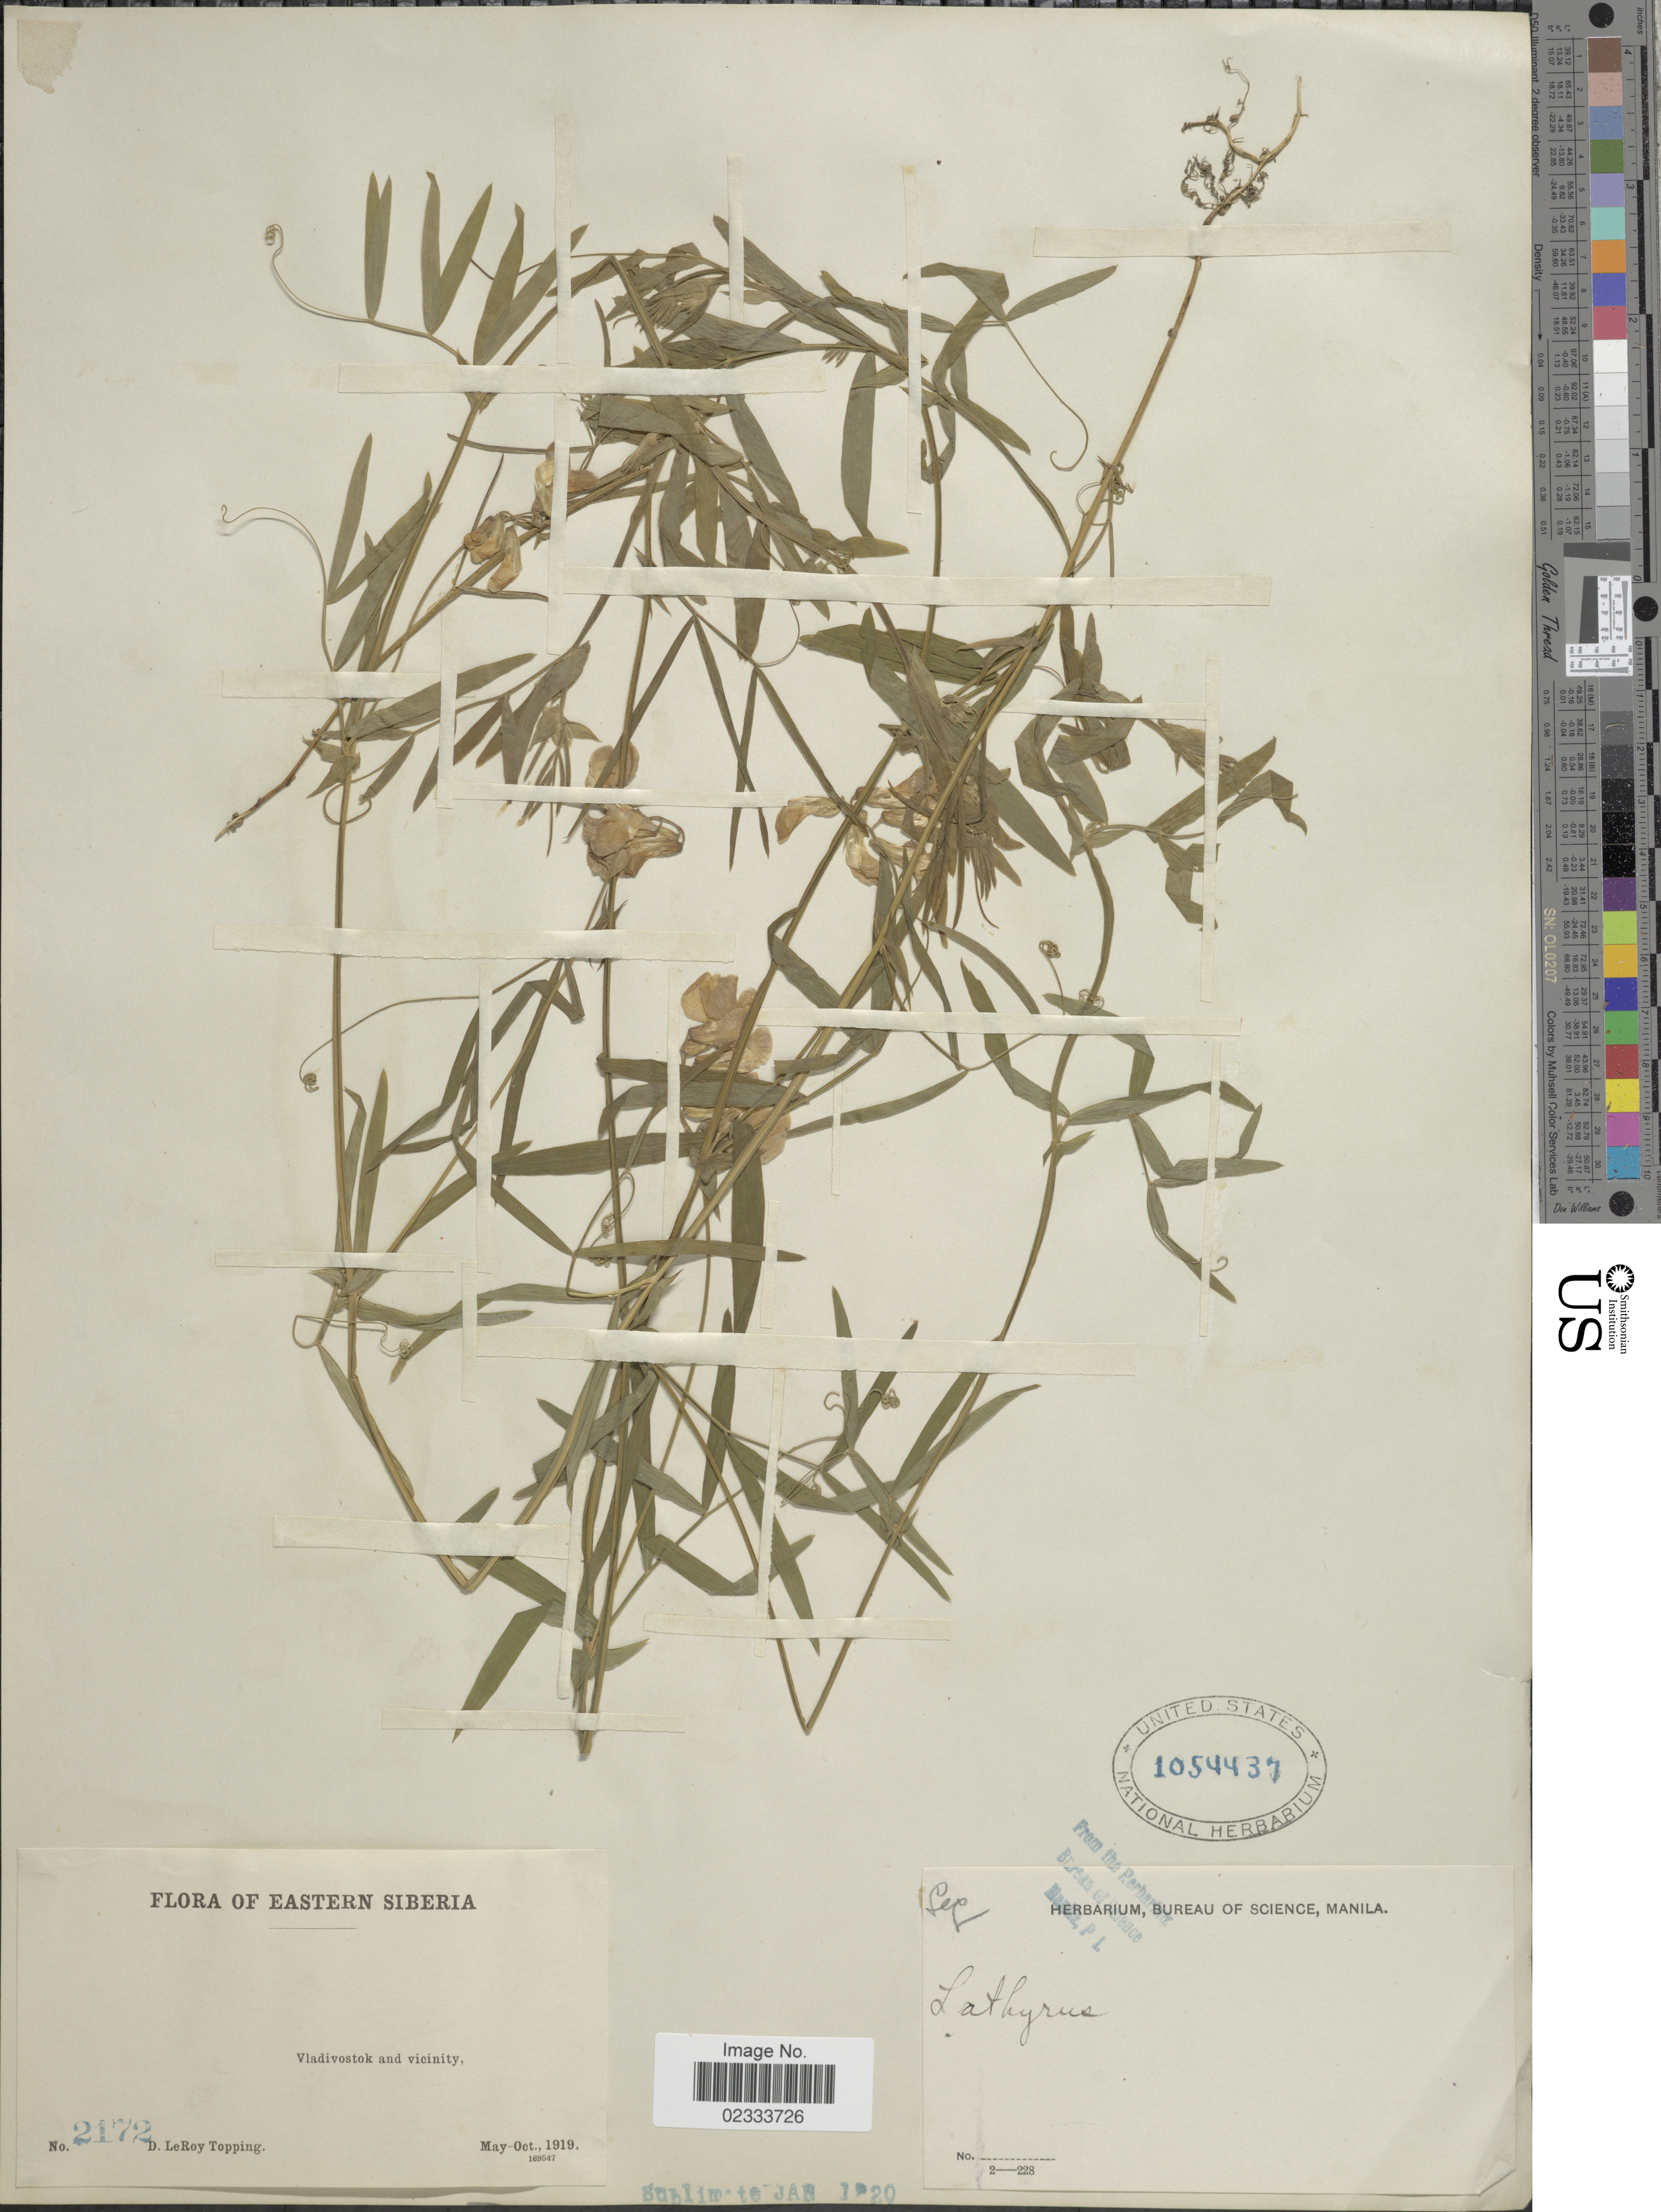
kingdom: Plantae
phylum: Tracheophyta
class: Magnoliopsida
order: Fabales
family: Fabaceae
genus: Lathyrus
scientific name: Lathyrus sp.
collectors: D. L. Topping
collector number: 2172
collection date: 1919-05/1919-10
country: Russian Federation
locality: Eastern Siberia, Vladivostok and vicinity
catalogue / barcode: US 1054437